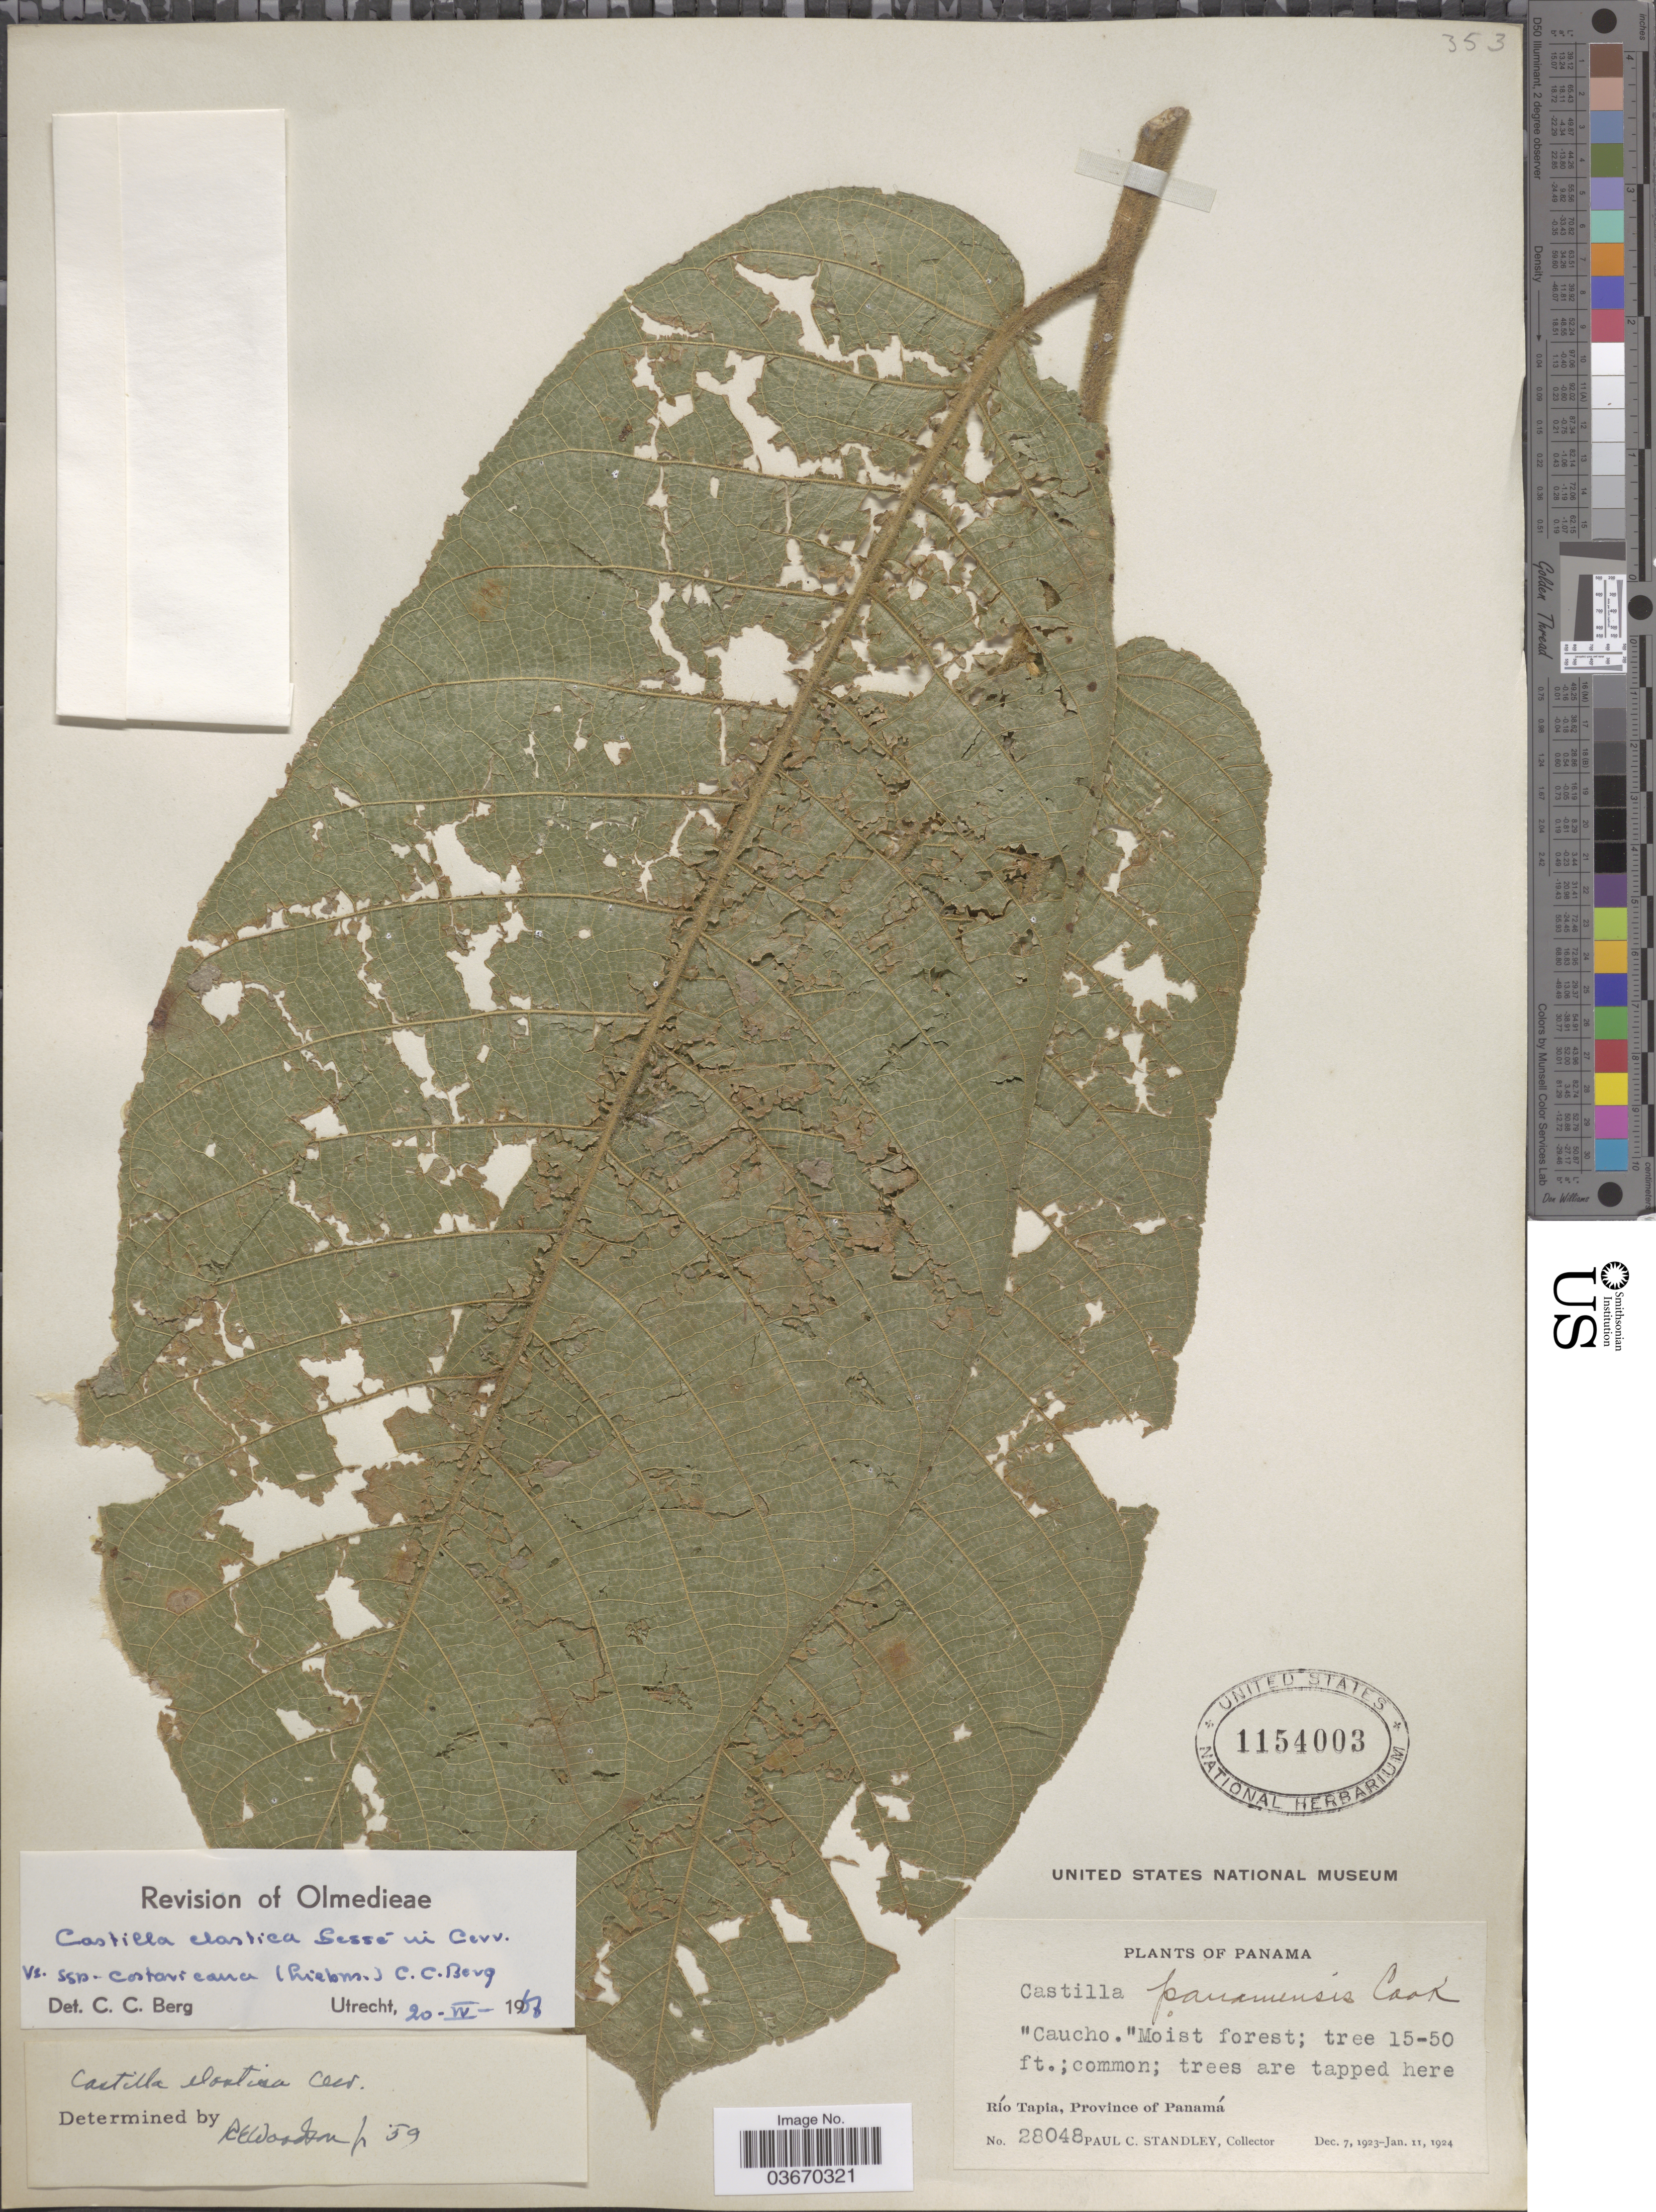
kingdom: Plantae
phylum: Tracheophyta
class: Magnoliopsida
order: Rosales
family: Moraceae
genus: Castilla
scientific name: Castilla elastica subsp. costaricana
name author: (Liebm.) C.C. Berg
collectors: P. C. Standley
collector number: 28048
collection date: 1923-12-07/1924-01-11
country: Panama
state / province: Panamá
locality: Río Tapia, Province of Panamá.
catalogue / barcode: US 1154003